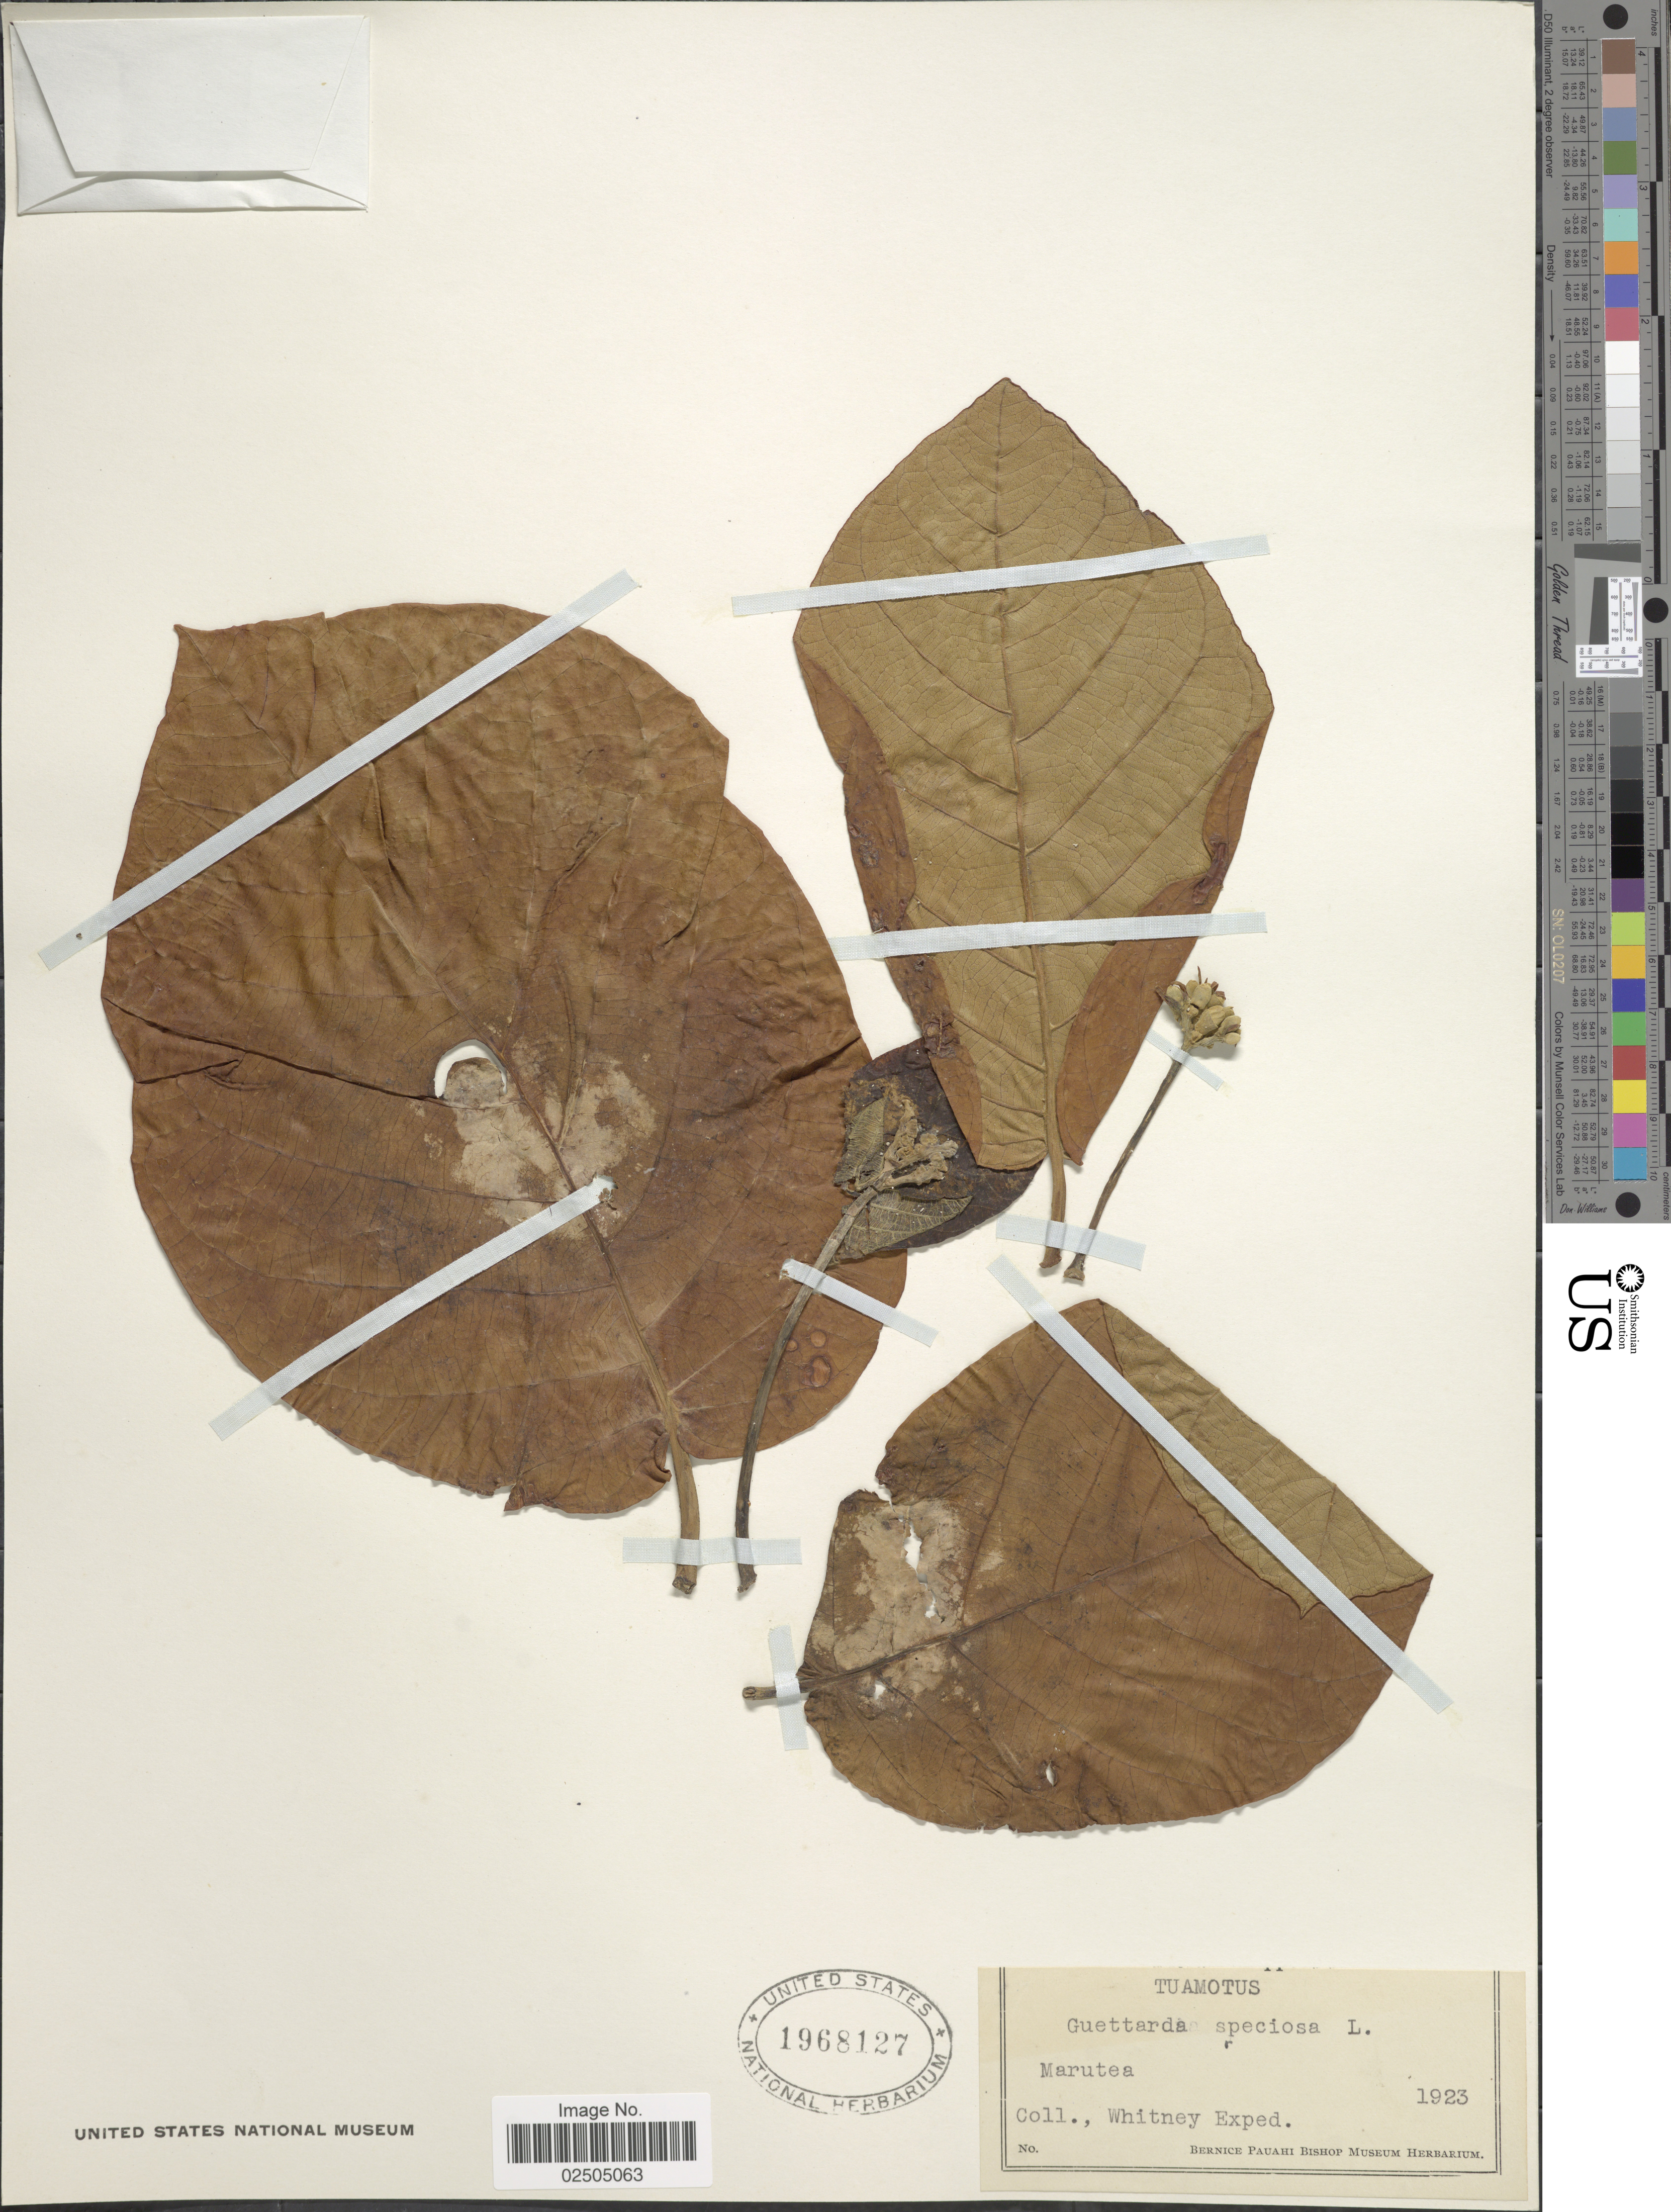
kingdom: Plantae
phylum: Tracheophyta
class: Magnoliopsida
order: Gentianales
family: Rubiaceae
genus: Guettarda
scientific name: Guettarda speciosa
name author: L.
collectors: Whitney Exped.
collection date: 1923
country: French Polynesia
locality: Tuamotus, Marutea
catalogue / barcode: US 1968127